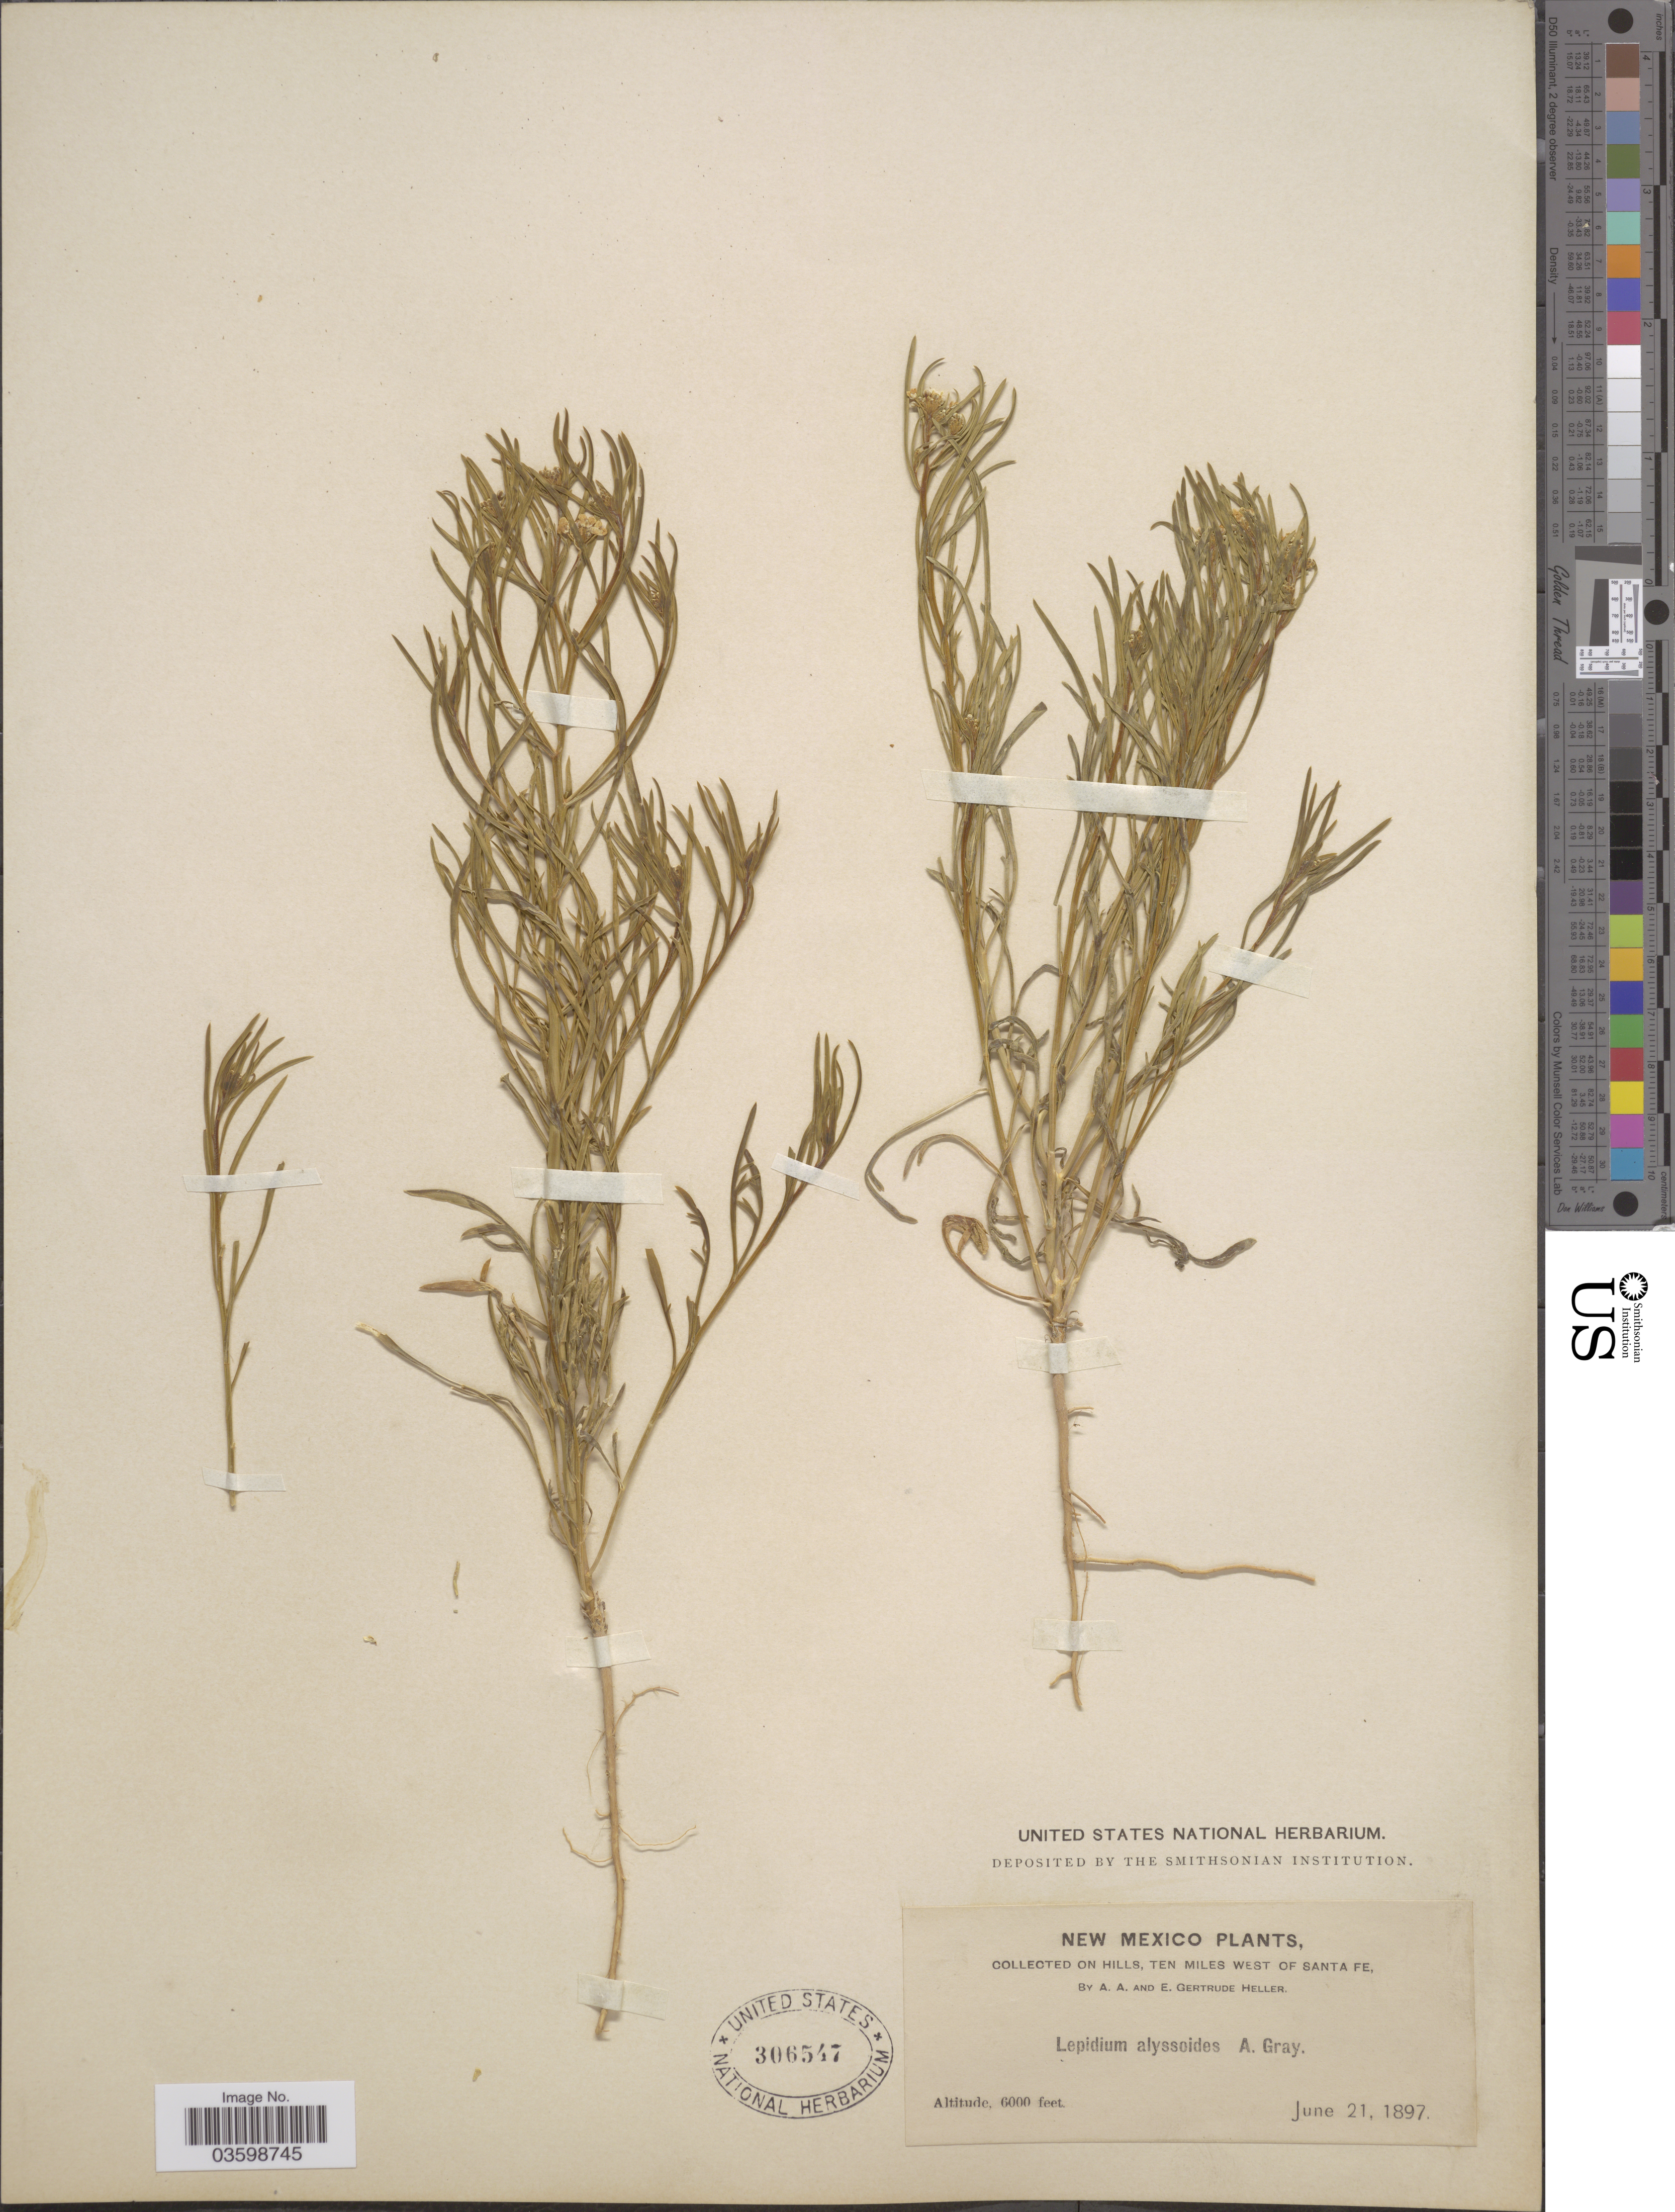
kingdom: Plantae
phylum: Tracheophyta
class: Magnoliopsida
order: Brassicales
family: Brassicaceae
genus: Lepidium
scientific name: Lepidium montanum var. alyssoides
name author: (A. Gray) M.E. Jones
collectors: A. A. Heller & E. G. Heller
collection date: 1897-06-21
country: United States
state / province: New Mexico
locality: On hills, Ten Miles West of Santa Fe.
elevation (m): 1829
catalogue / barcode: US 306547